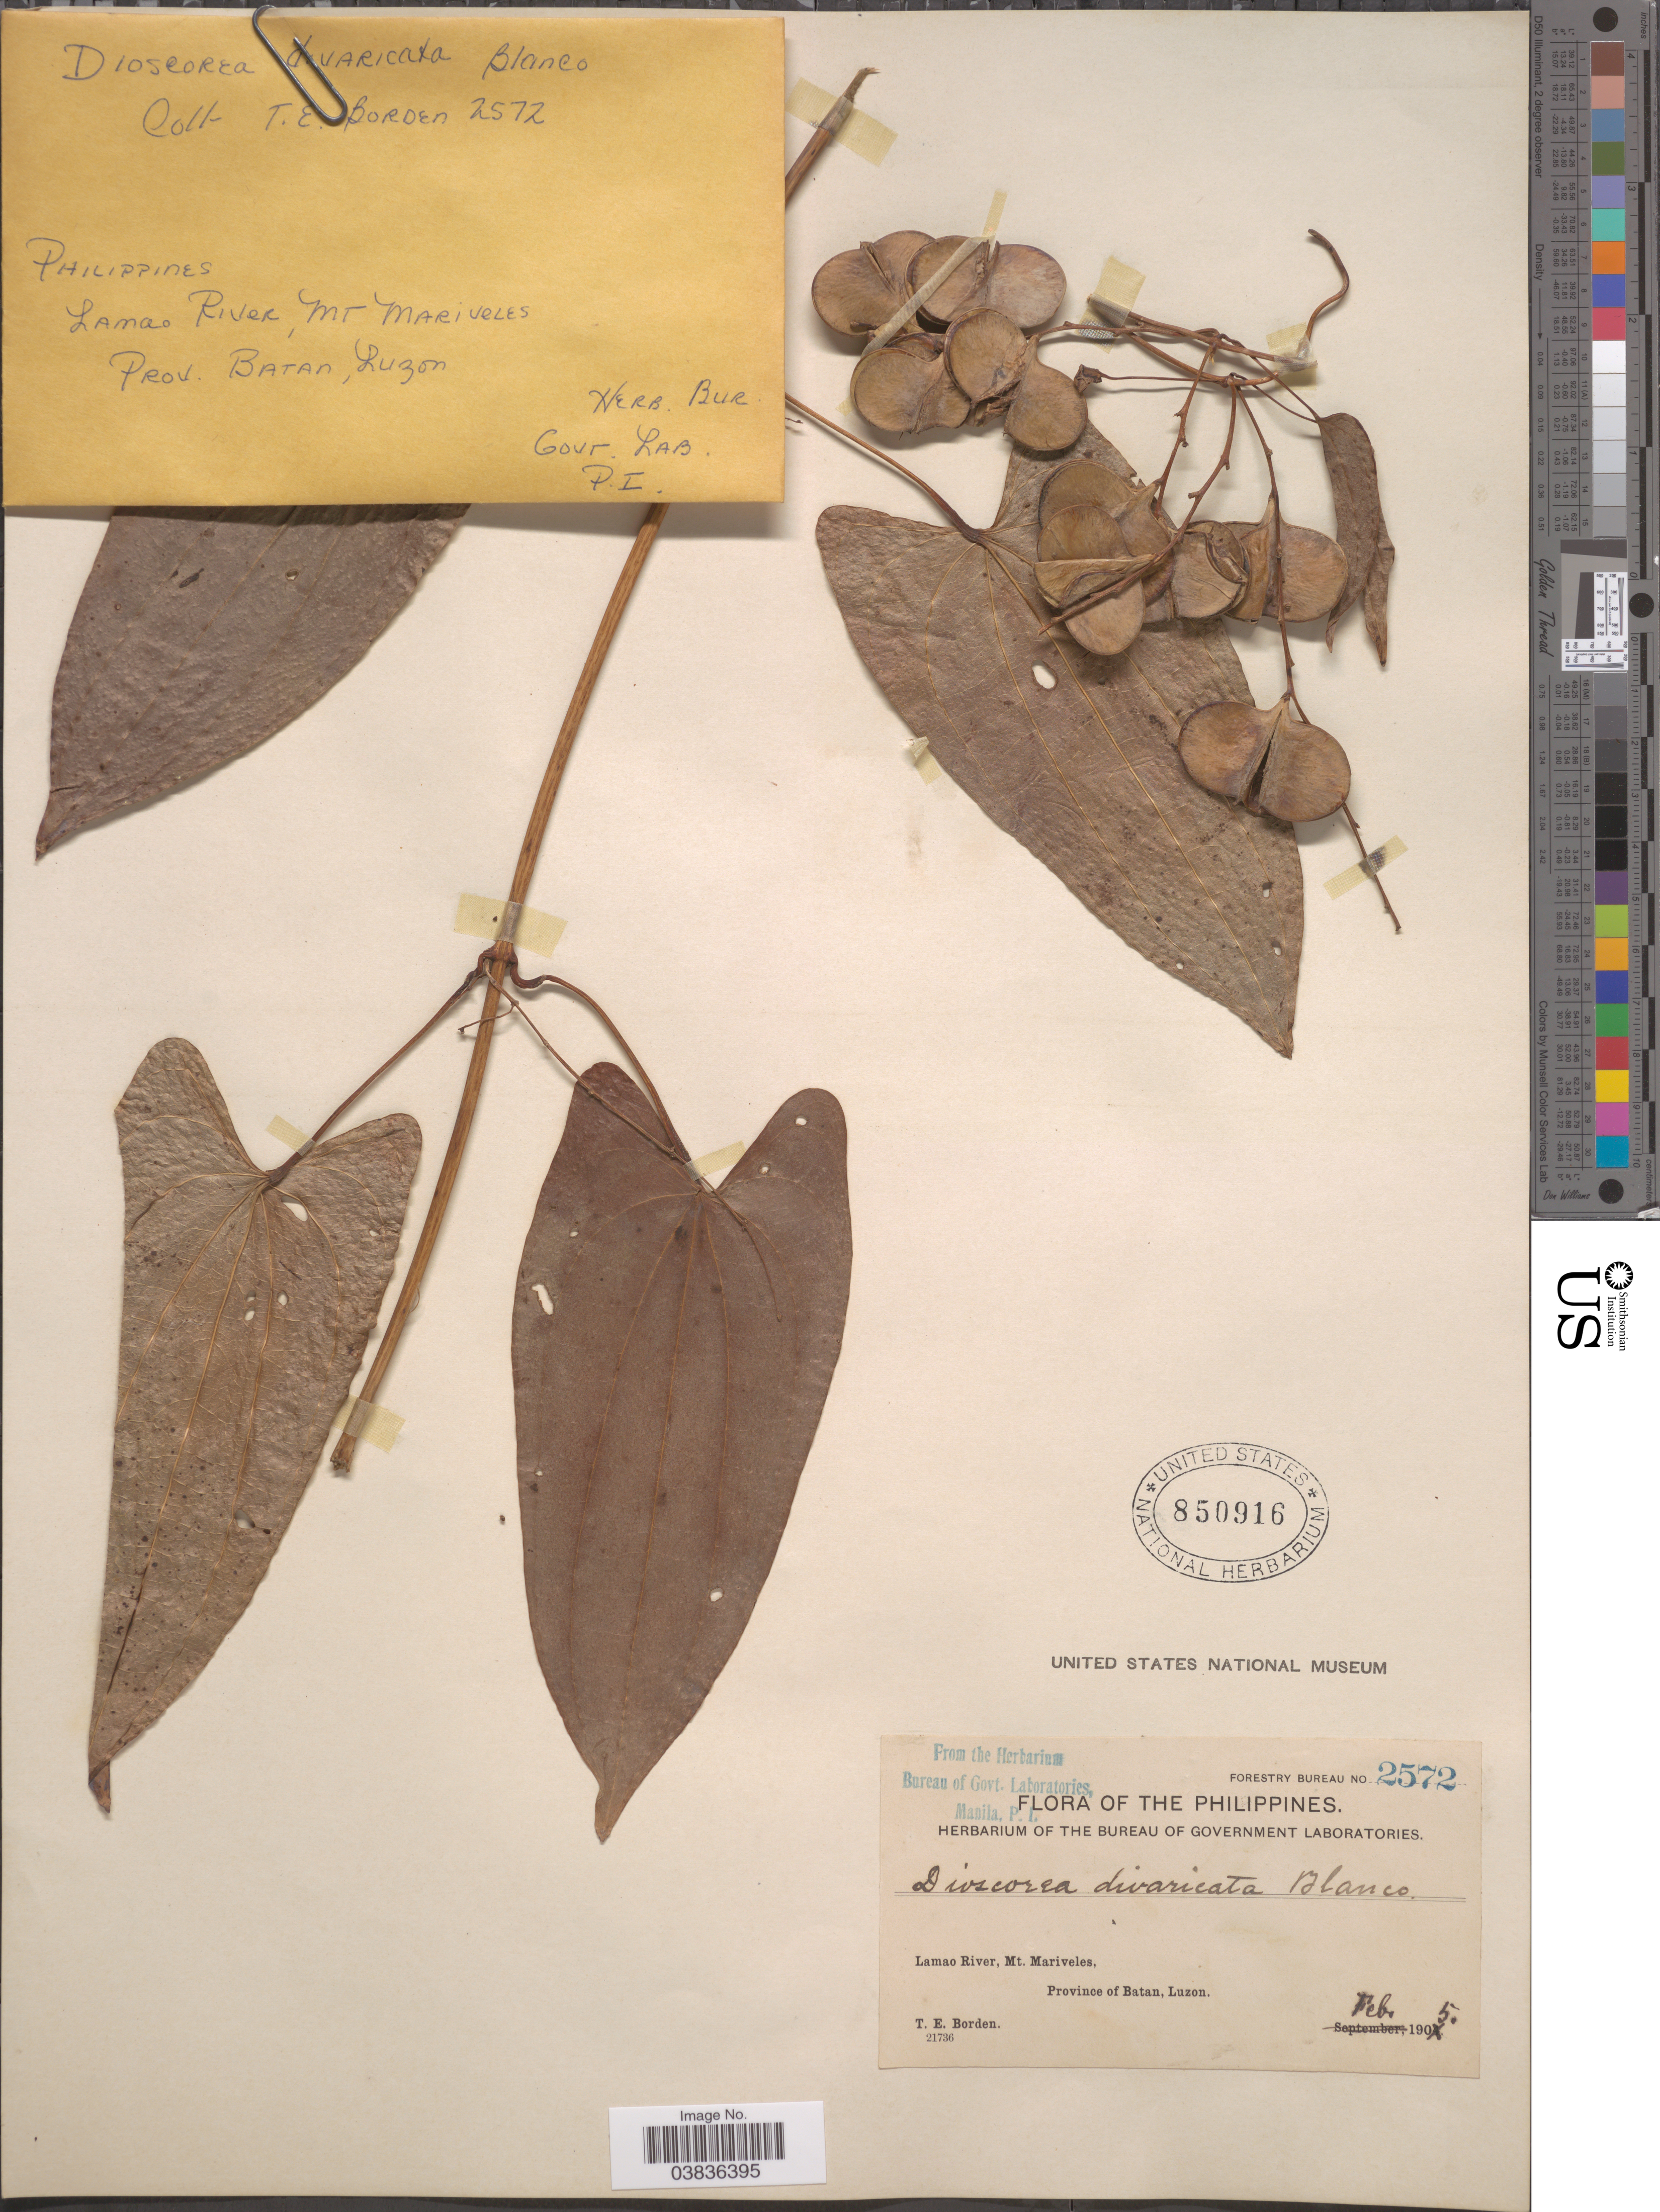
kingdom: Plantae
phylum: Tracheophyta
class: Liliopsida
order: Dioscoreales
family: Dioscoreaceae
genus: Dioscorea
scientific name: Dioscorea divaricata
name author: Blanco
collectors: T. E. Borden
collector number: Forestry Bureau 2572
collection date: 1905-02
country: Philippines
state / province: Cagayan Valley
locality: Lamao River, Mt. Mariveles, Province of Batan, Luzon.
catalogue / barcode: US 850916